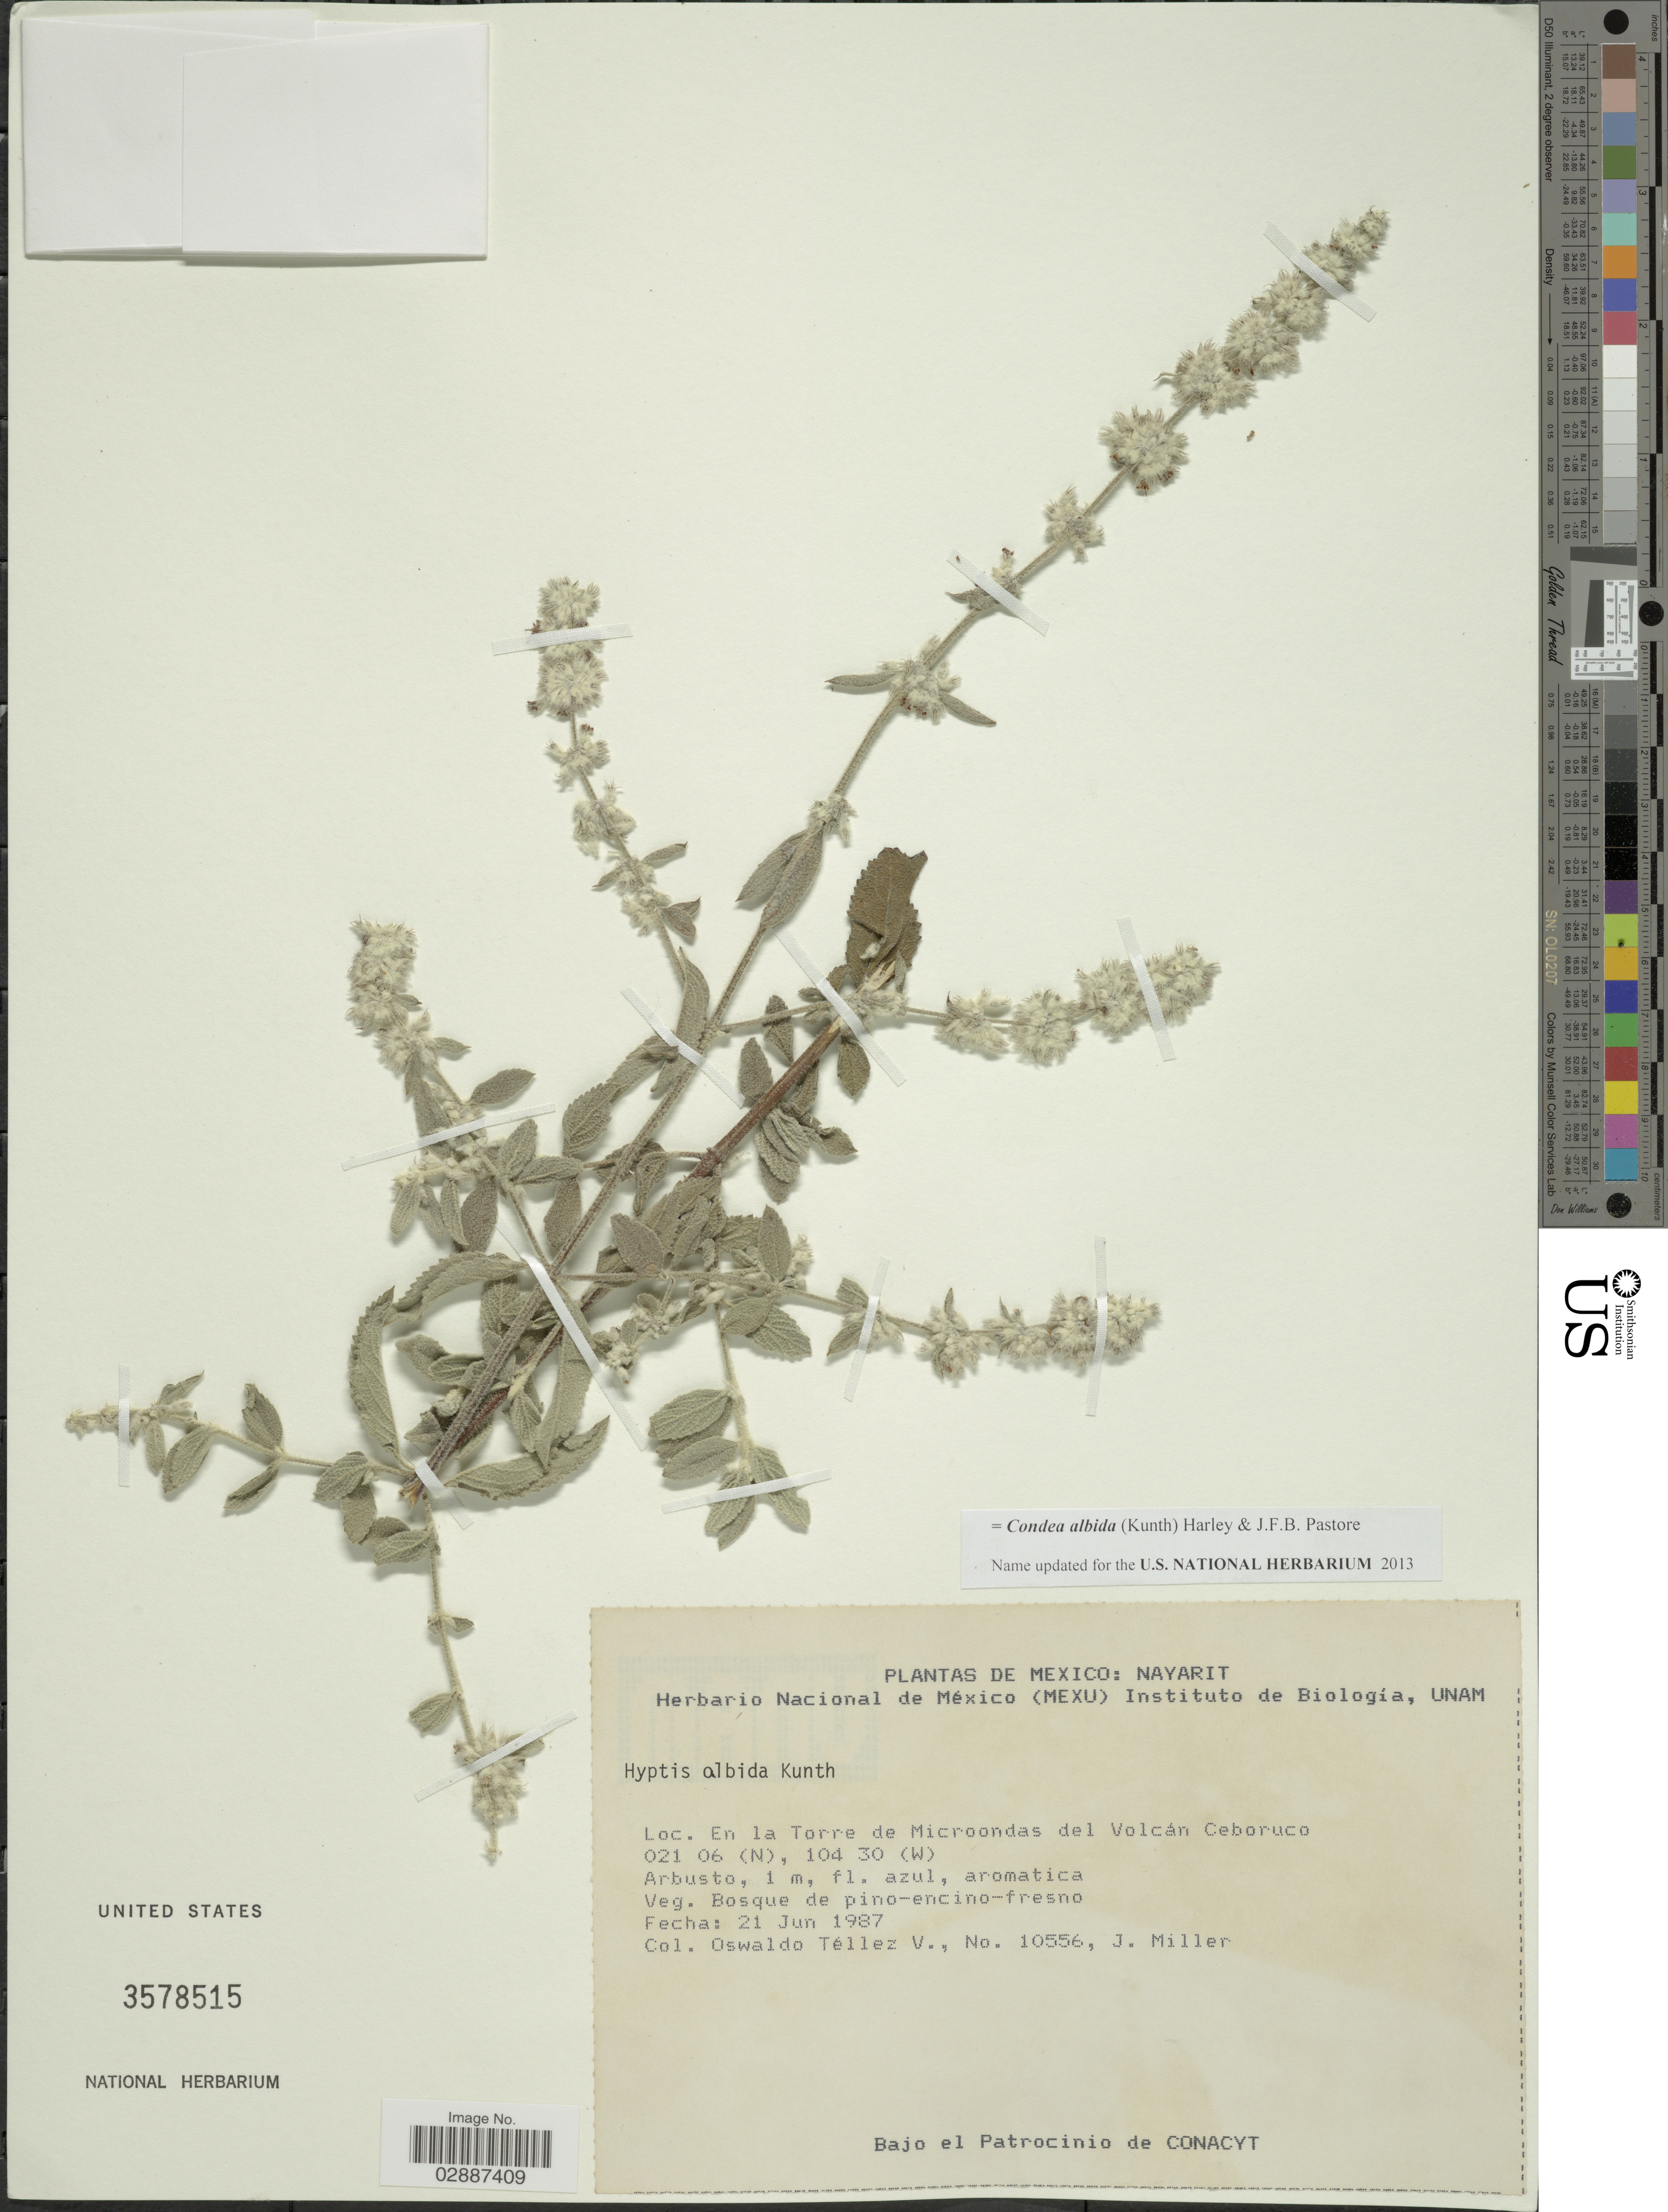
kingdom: Plantae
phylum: Tracheophyta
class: Magnoliopsida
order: Lamiales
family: Lamiaceae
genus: Condea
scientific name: Condea albida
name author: (Kunth) Harley & J.F.B. Pastore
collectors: O. Téllez V. & J. Miller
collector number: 10556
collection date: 1987-06-21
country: Mexico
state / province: Nayarit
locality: En la Torre de Microondas del Volcán Ceboruco.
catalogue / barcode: US 3578515